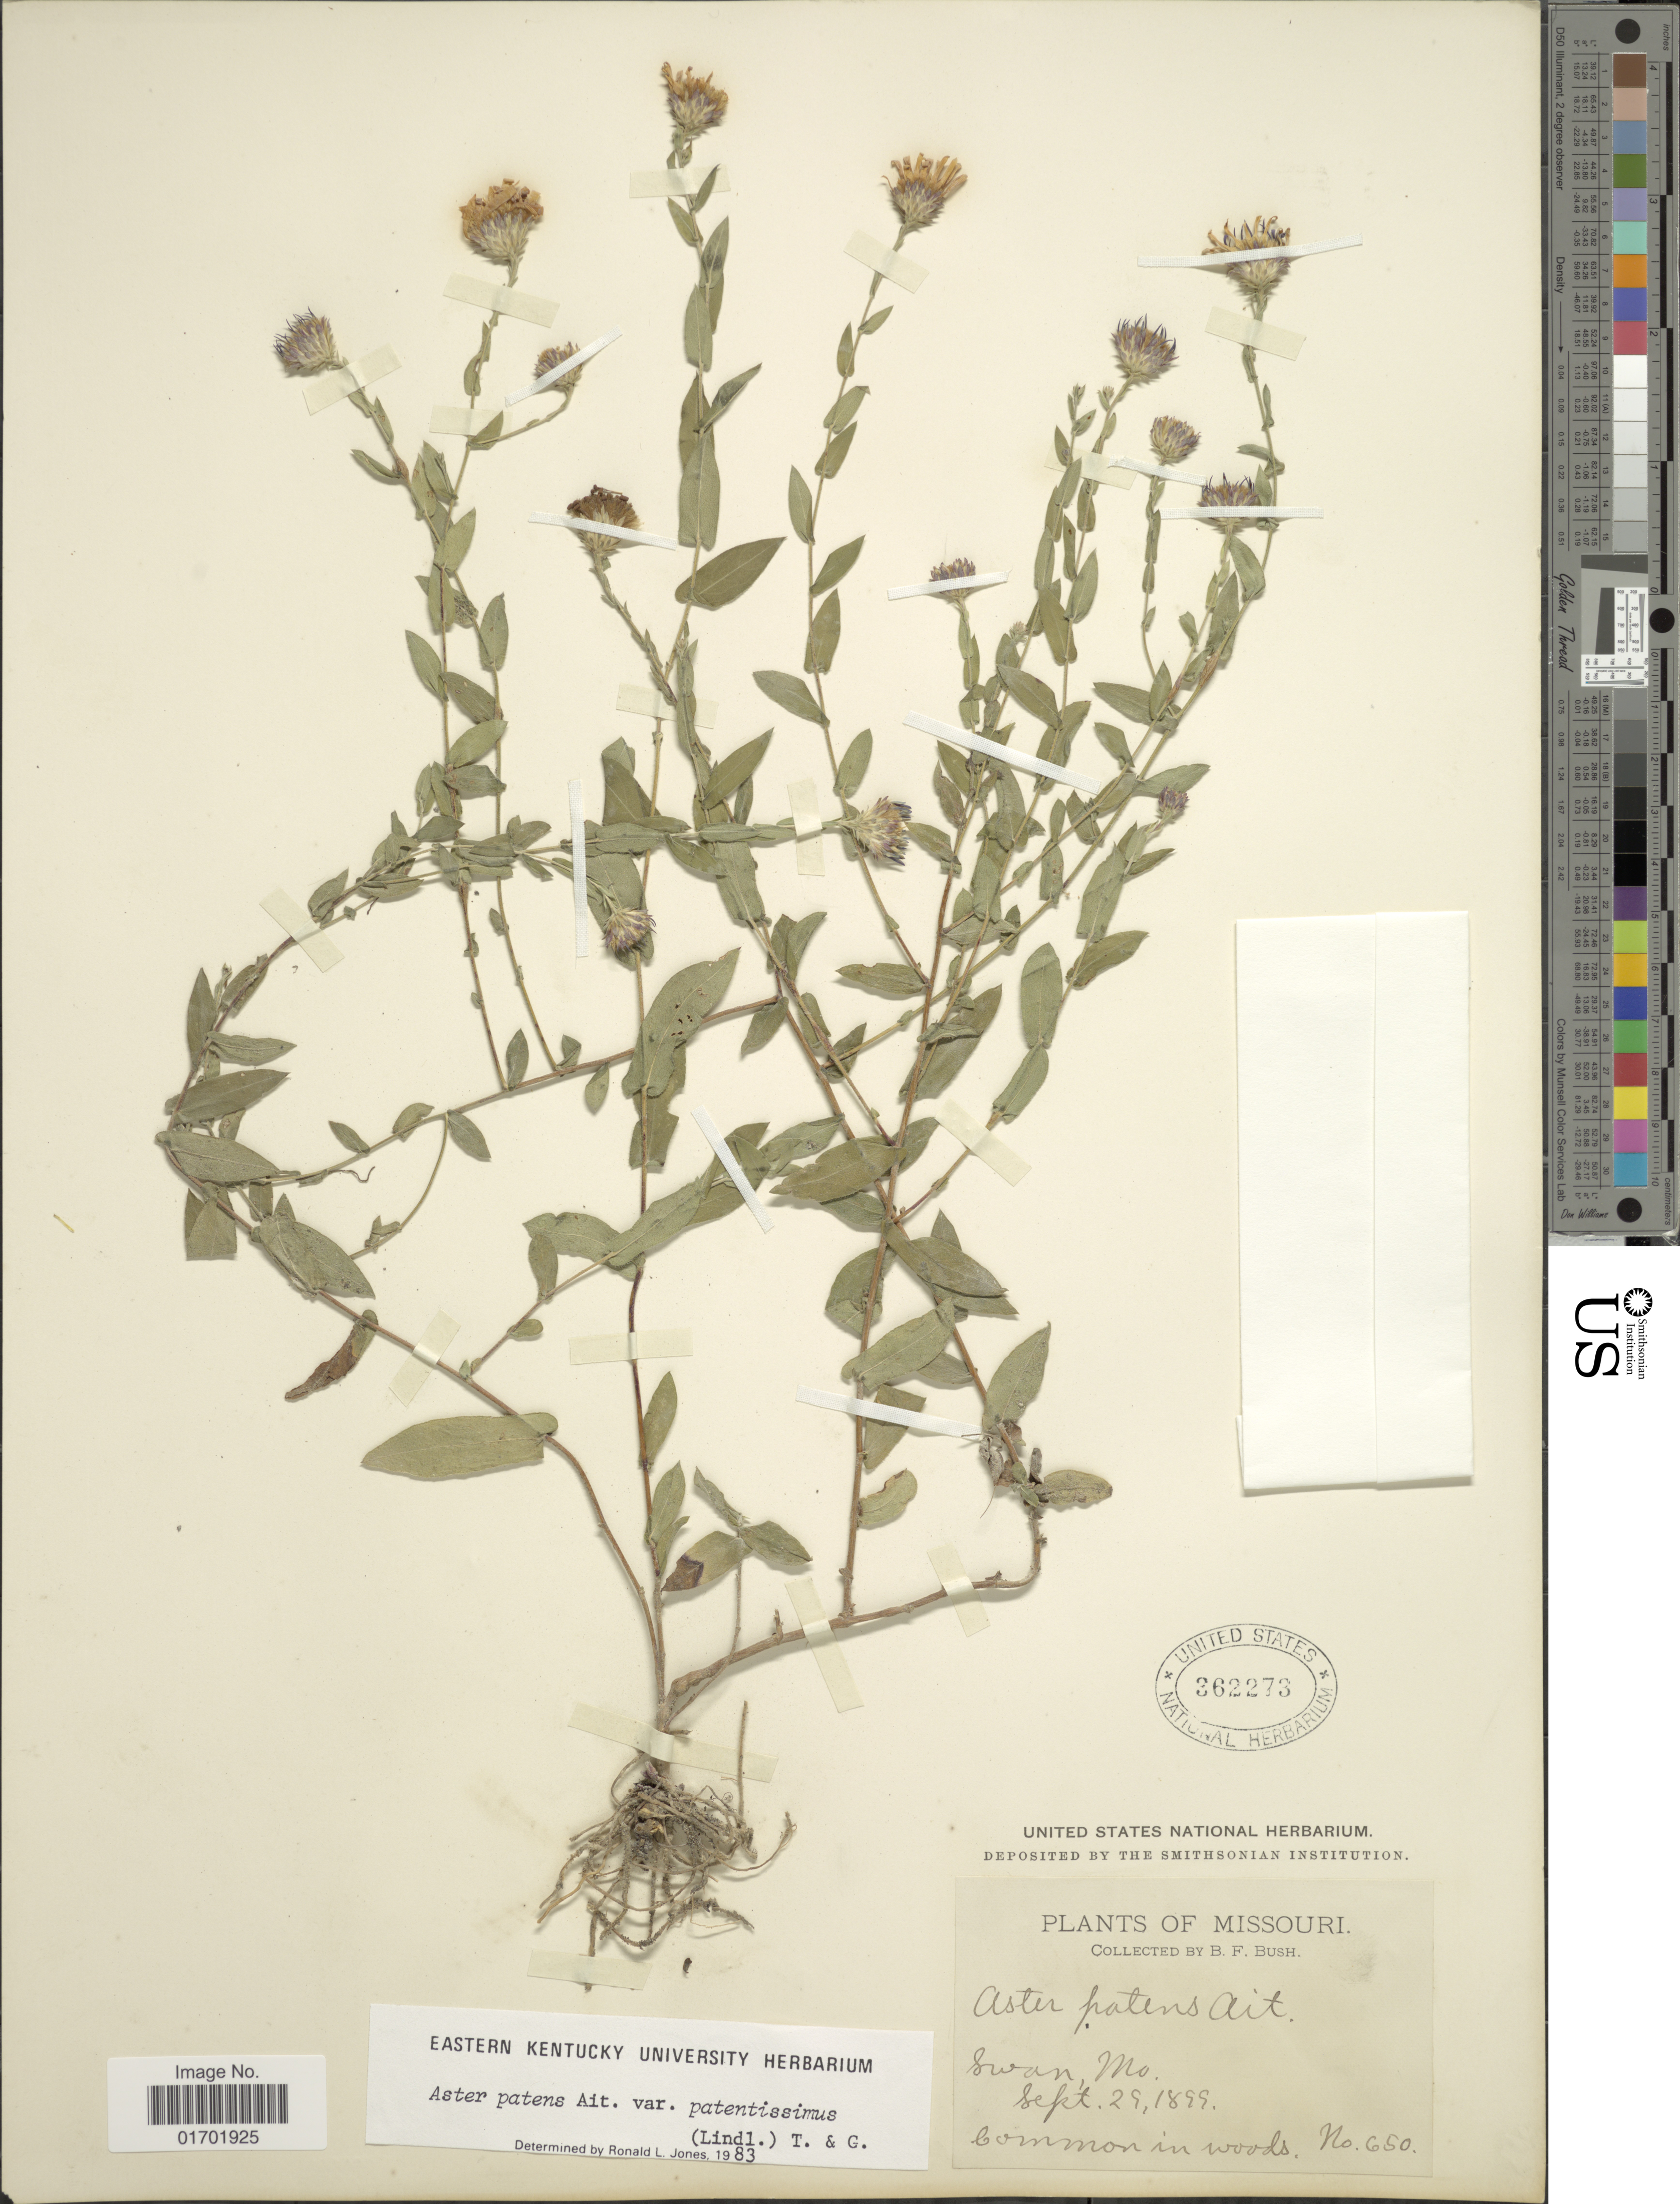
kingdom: Plantae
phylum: Tracheophyta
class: Magnoliopsida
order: Asterales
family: Asteraceae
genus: Symphyotrichum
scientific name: Symphyotrichum patens var. patentissimum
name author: (Lindl.) G.L. Nesom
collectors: B. F. Bush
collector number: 650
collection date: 1899-09-29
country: United States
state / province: Missouri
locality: Swan.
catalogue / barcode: US 362273